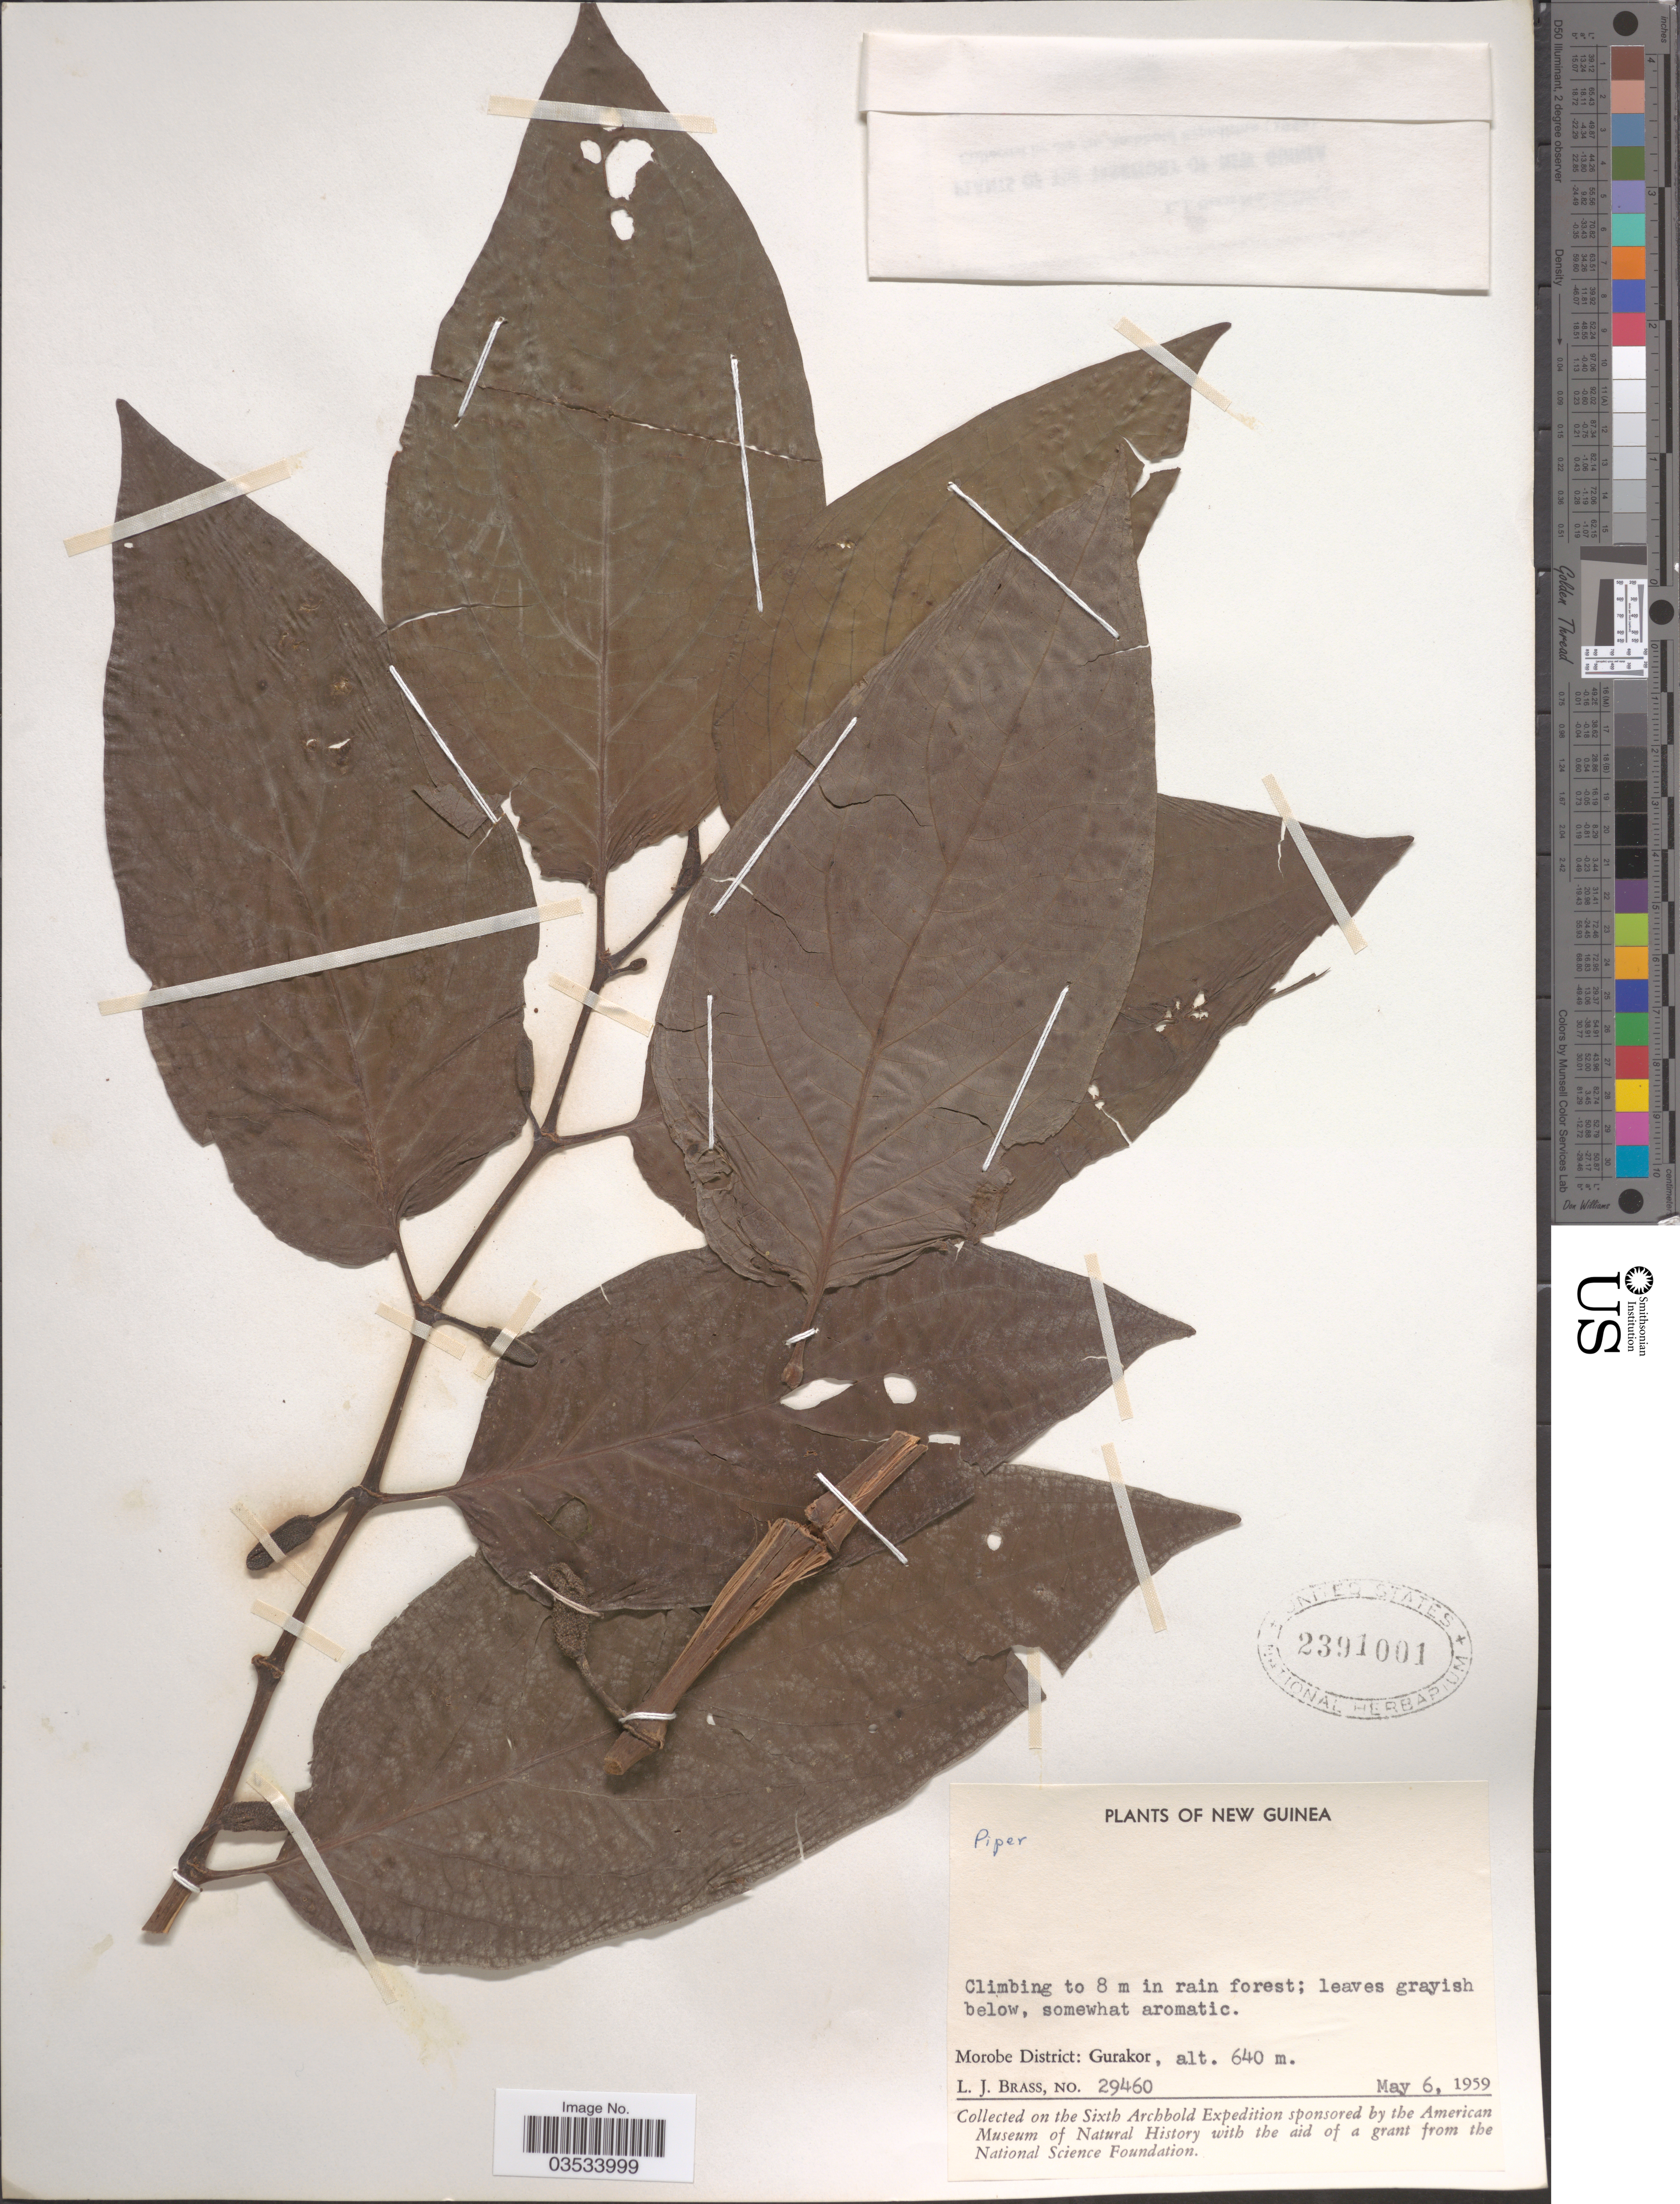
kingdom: Plantae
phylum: Tracheophyta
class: Magnoliopsida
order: Piperales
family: Piperaceae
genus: Piper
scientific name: Piper sp.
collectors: L. J. Brass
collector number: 29460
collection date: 1959-05-06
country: Papua New Guinea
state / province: Morobe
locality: New Guinea. Morobe District: Gurakor.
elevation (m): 640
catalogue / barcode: US 2391001